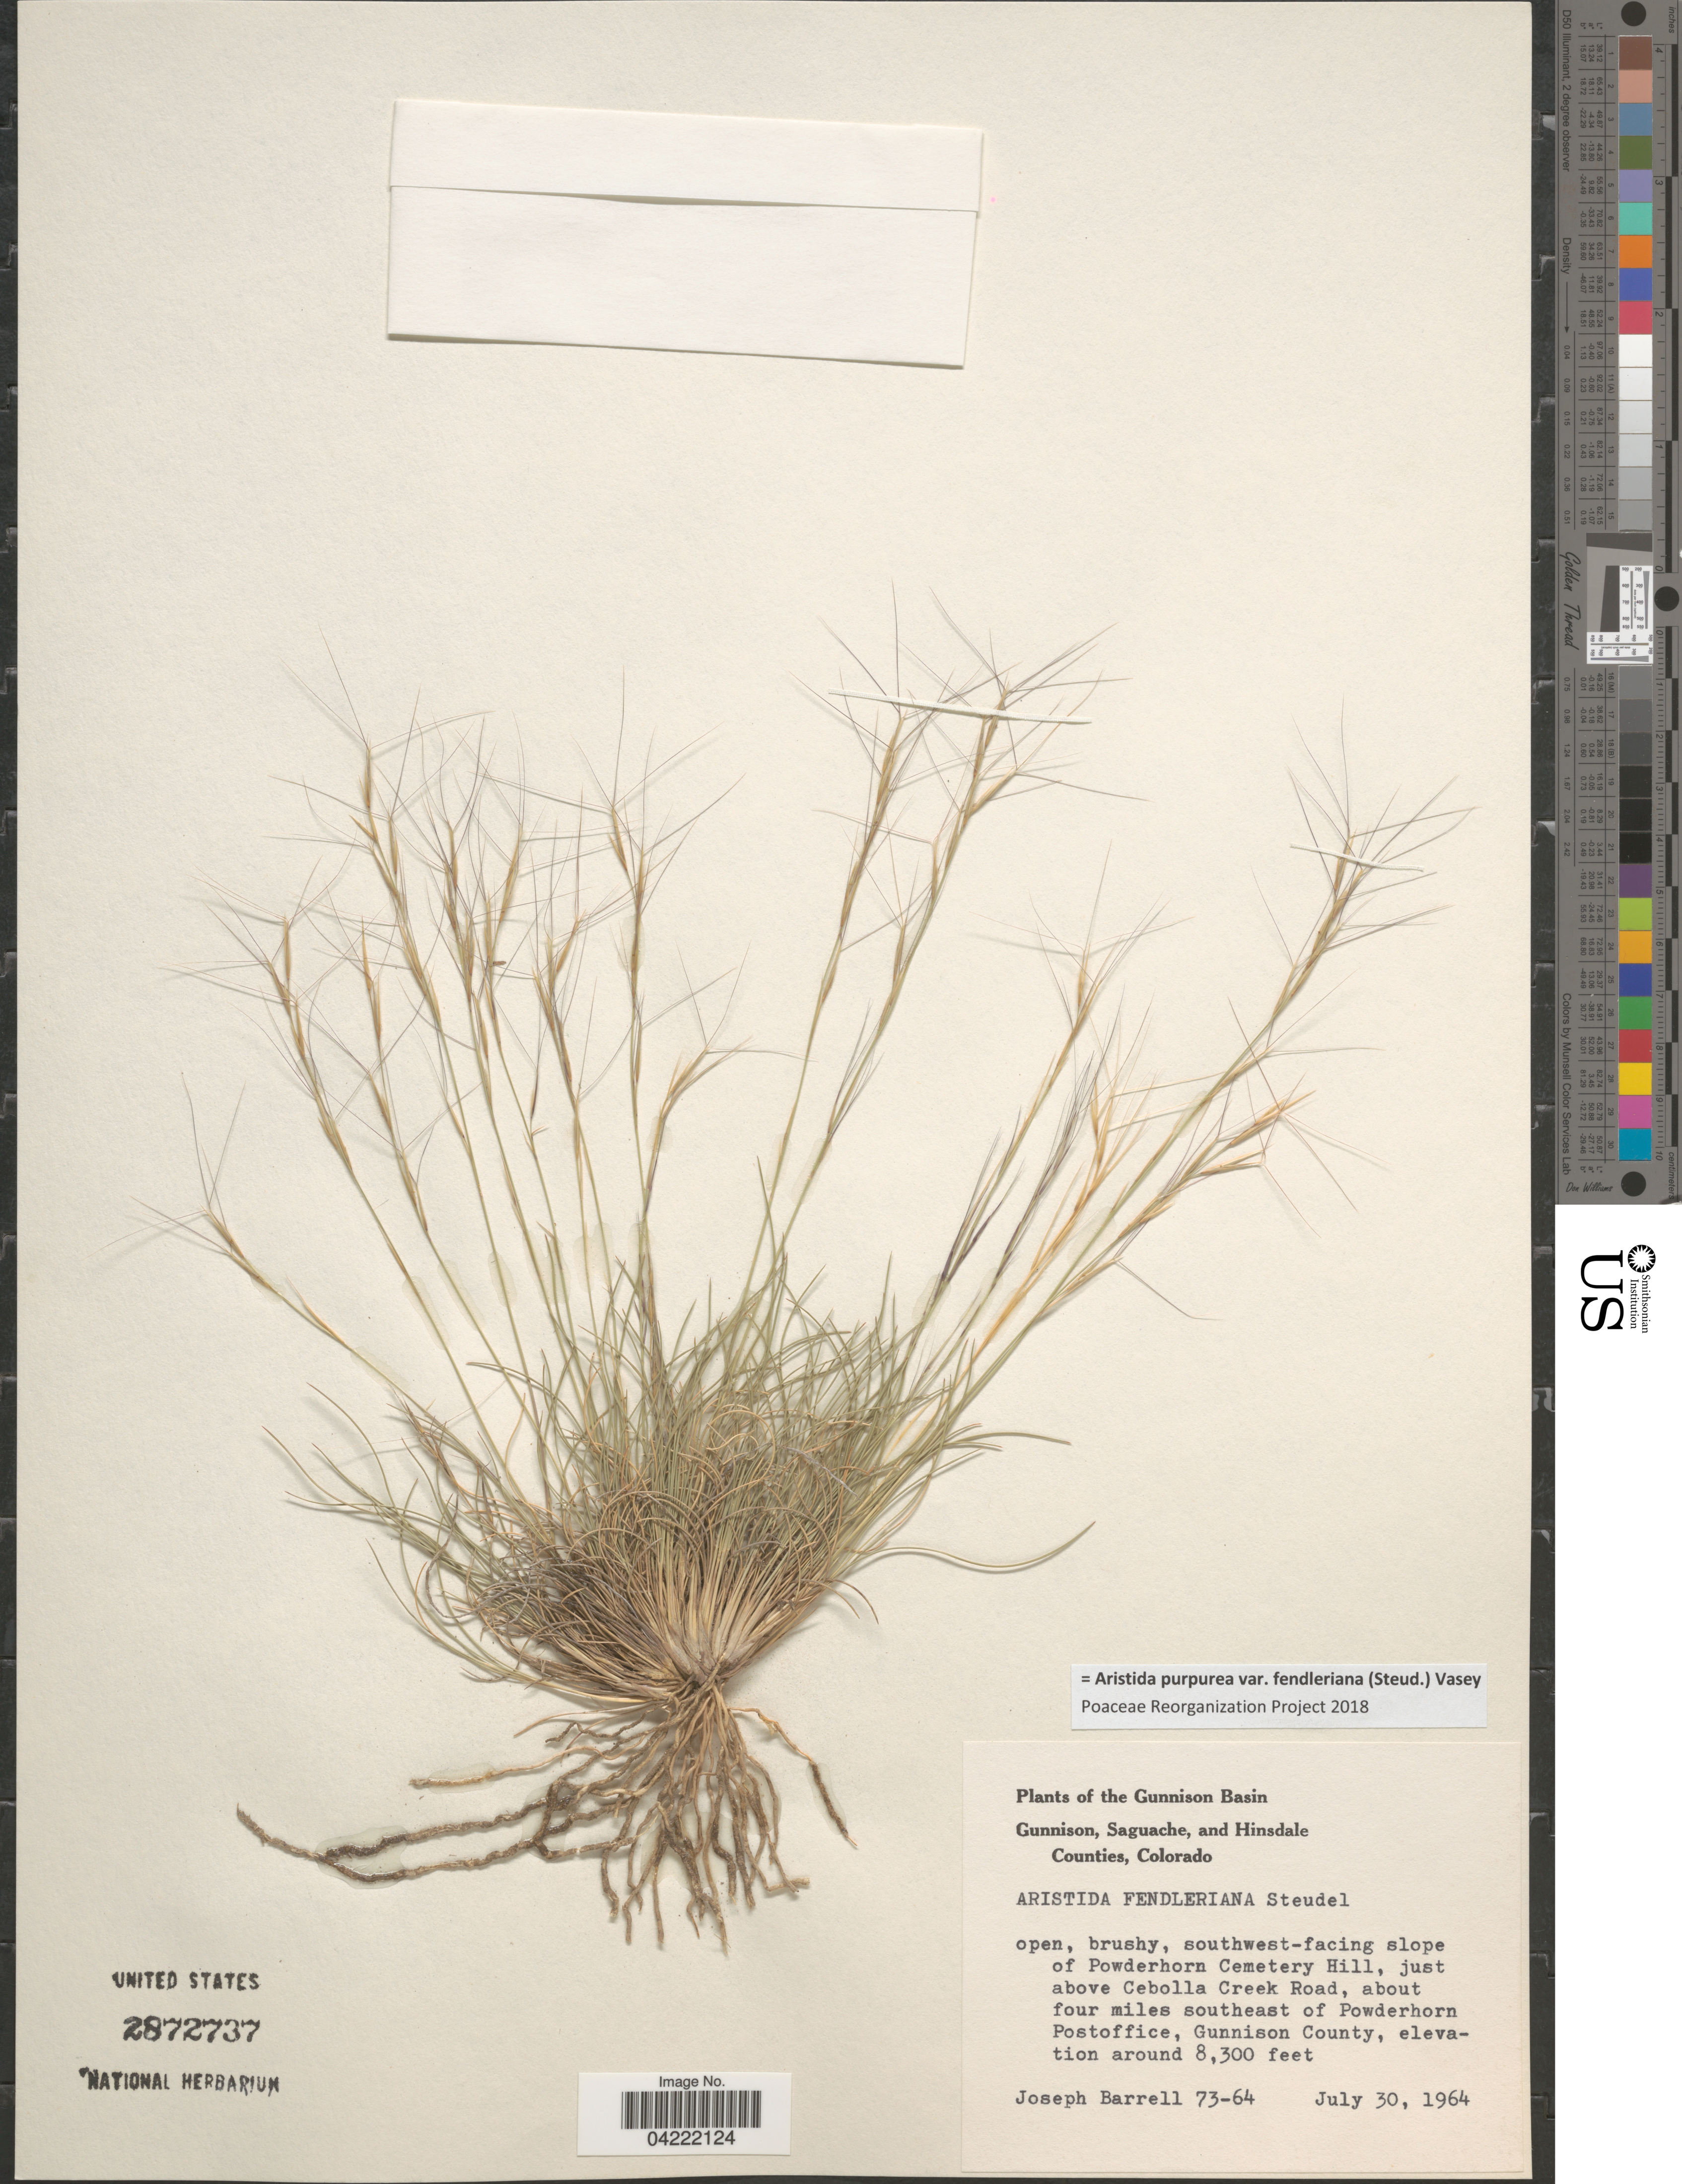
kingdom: Plantae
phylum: Tracheophyta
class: Liliopsida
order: Poales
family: Poaceae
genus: Aristida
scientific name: Aristida purpurea var. fendleriana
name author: (Steud.) Vasey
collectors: J. Barrell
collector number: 73-64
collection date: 1964-07-30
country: United States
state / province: Colorado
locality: The Gunnison Basin. Gunnison. Open, brushy, southwest-facing slope of Powderhorn Cemetery Hill, just above Cebolla Creek Road, about four miles southeast of Powderhorn Postoffice, Gunnison County.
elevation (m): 2530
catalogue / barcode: US 2872737